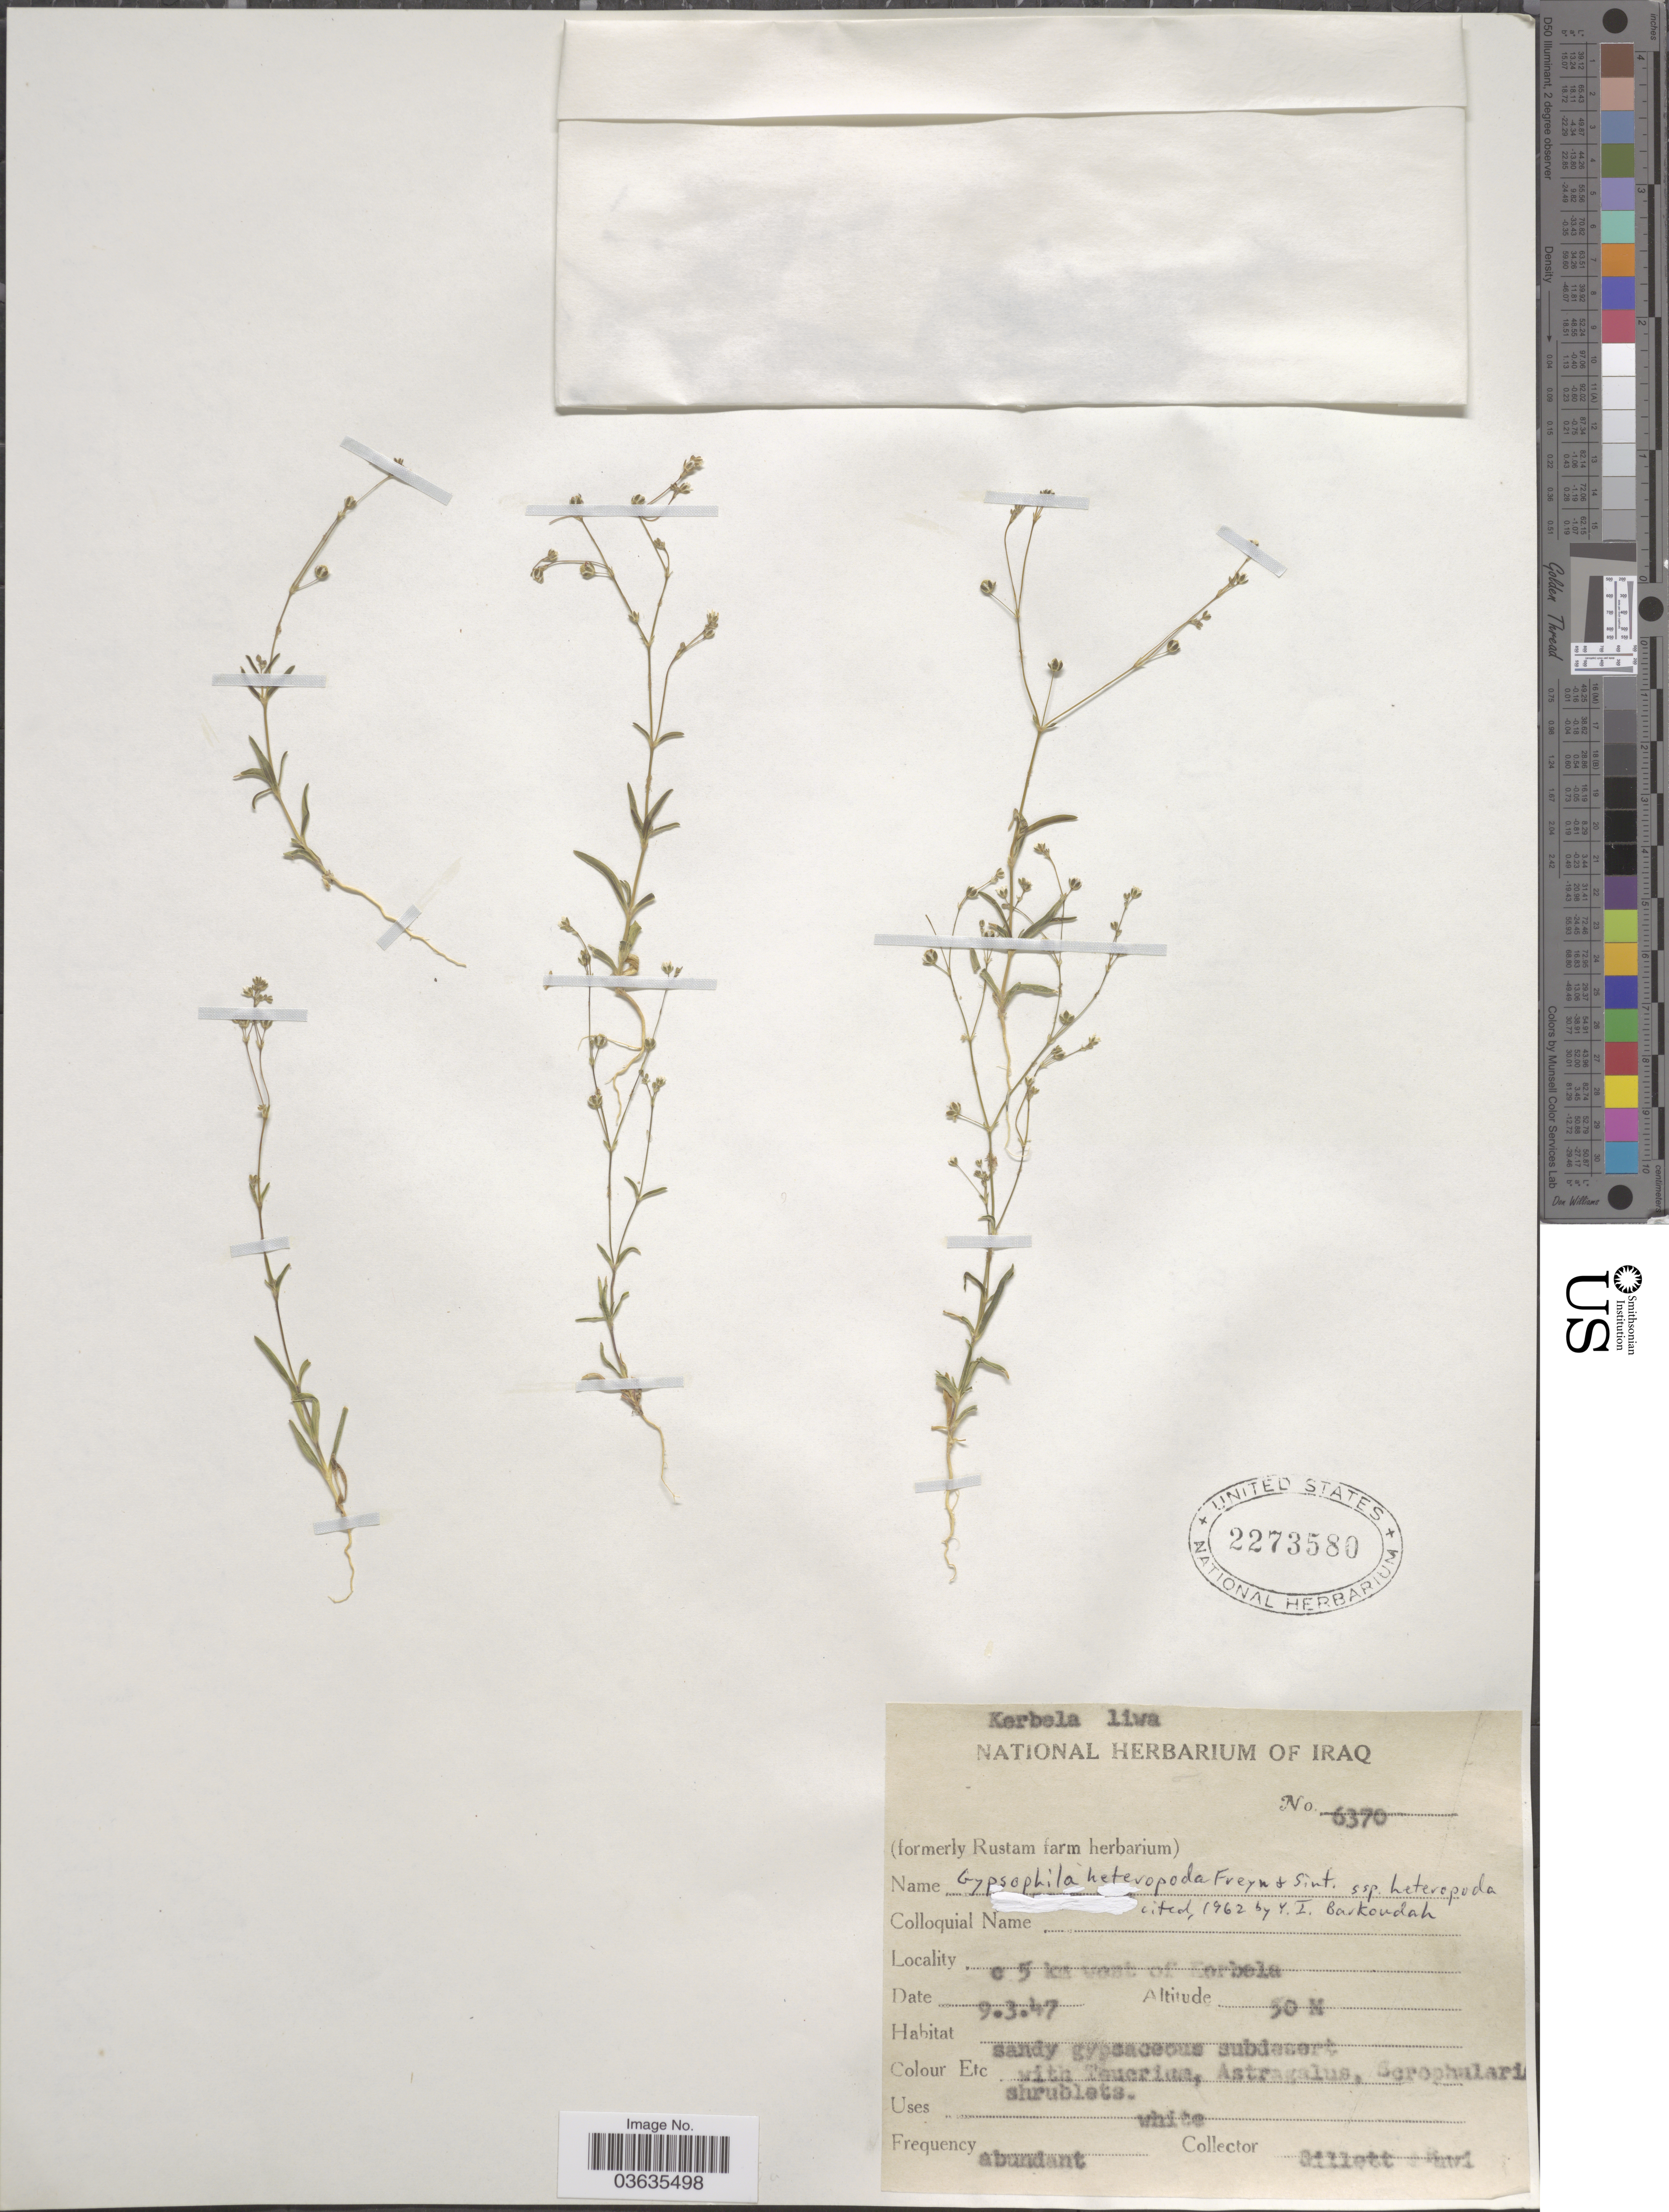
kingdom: Plantae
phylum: Tracheophyta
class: Magnoliopsida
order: Caryophyllales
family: Caryophyllaceae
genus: Gypsophila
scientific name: Gypsophila heteropoda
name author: Freyn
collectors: Gillett, -- & -. Rawi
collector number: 6370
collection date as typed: Transcribed d/m/y: 9/3/47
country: Iraq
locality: Kerbela liwa. C. 5 km west of Kerbela.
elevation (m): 50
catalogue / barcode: US 2273580